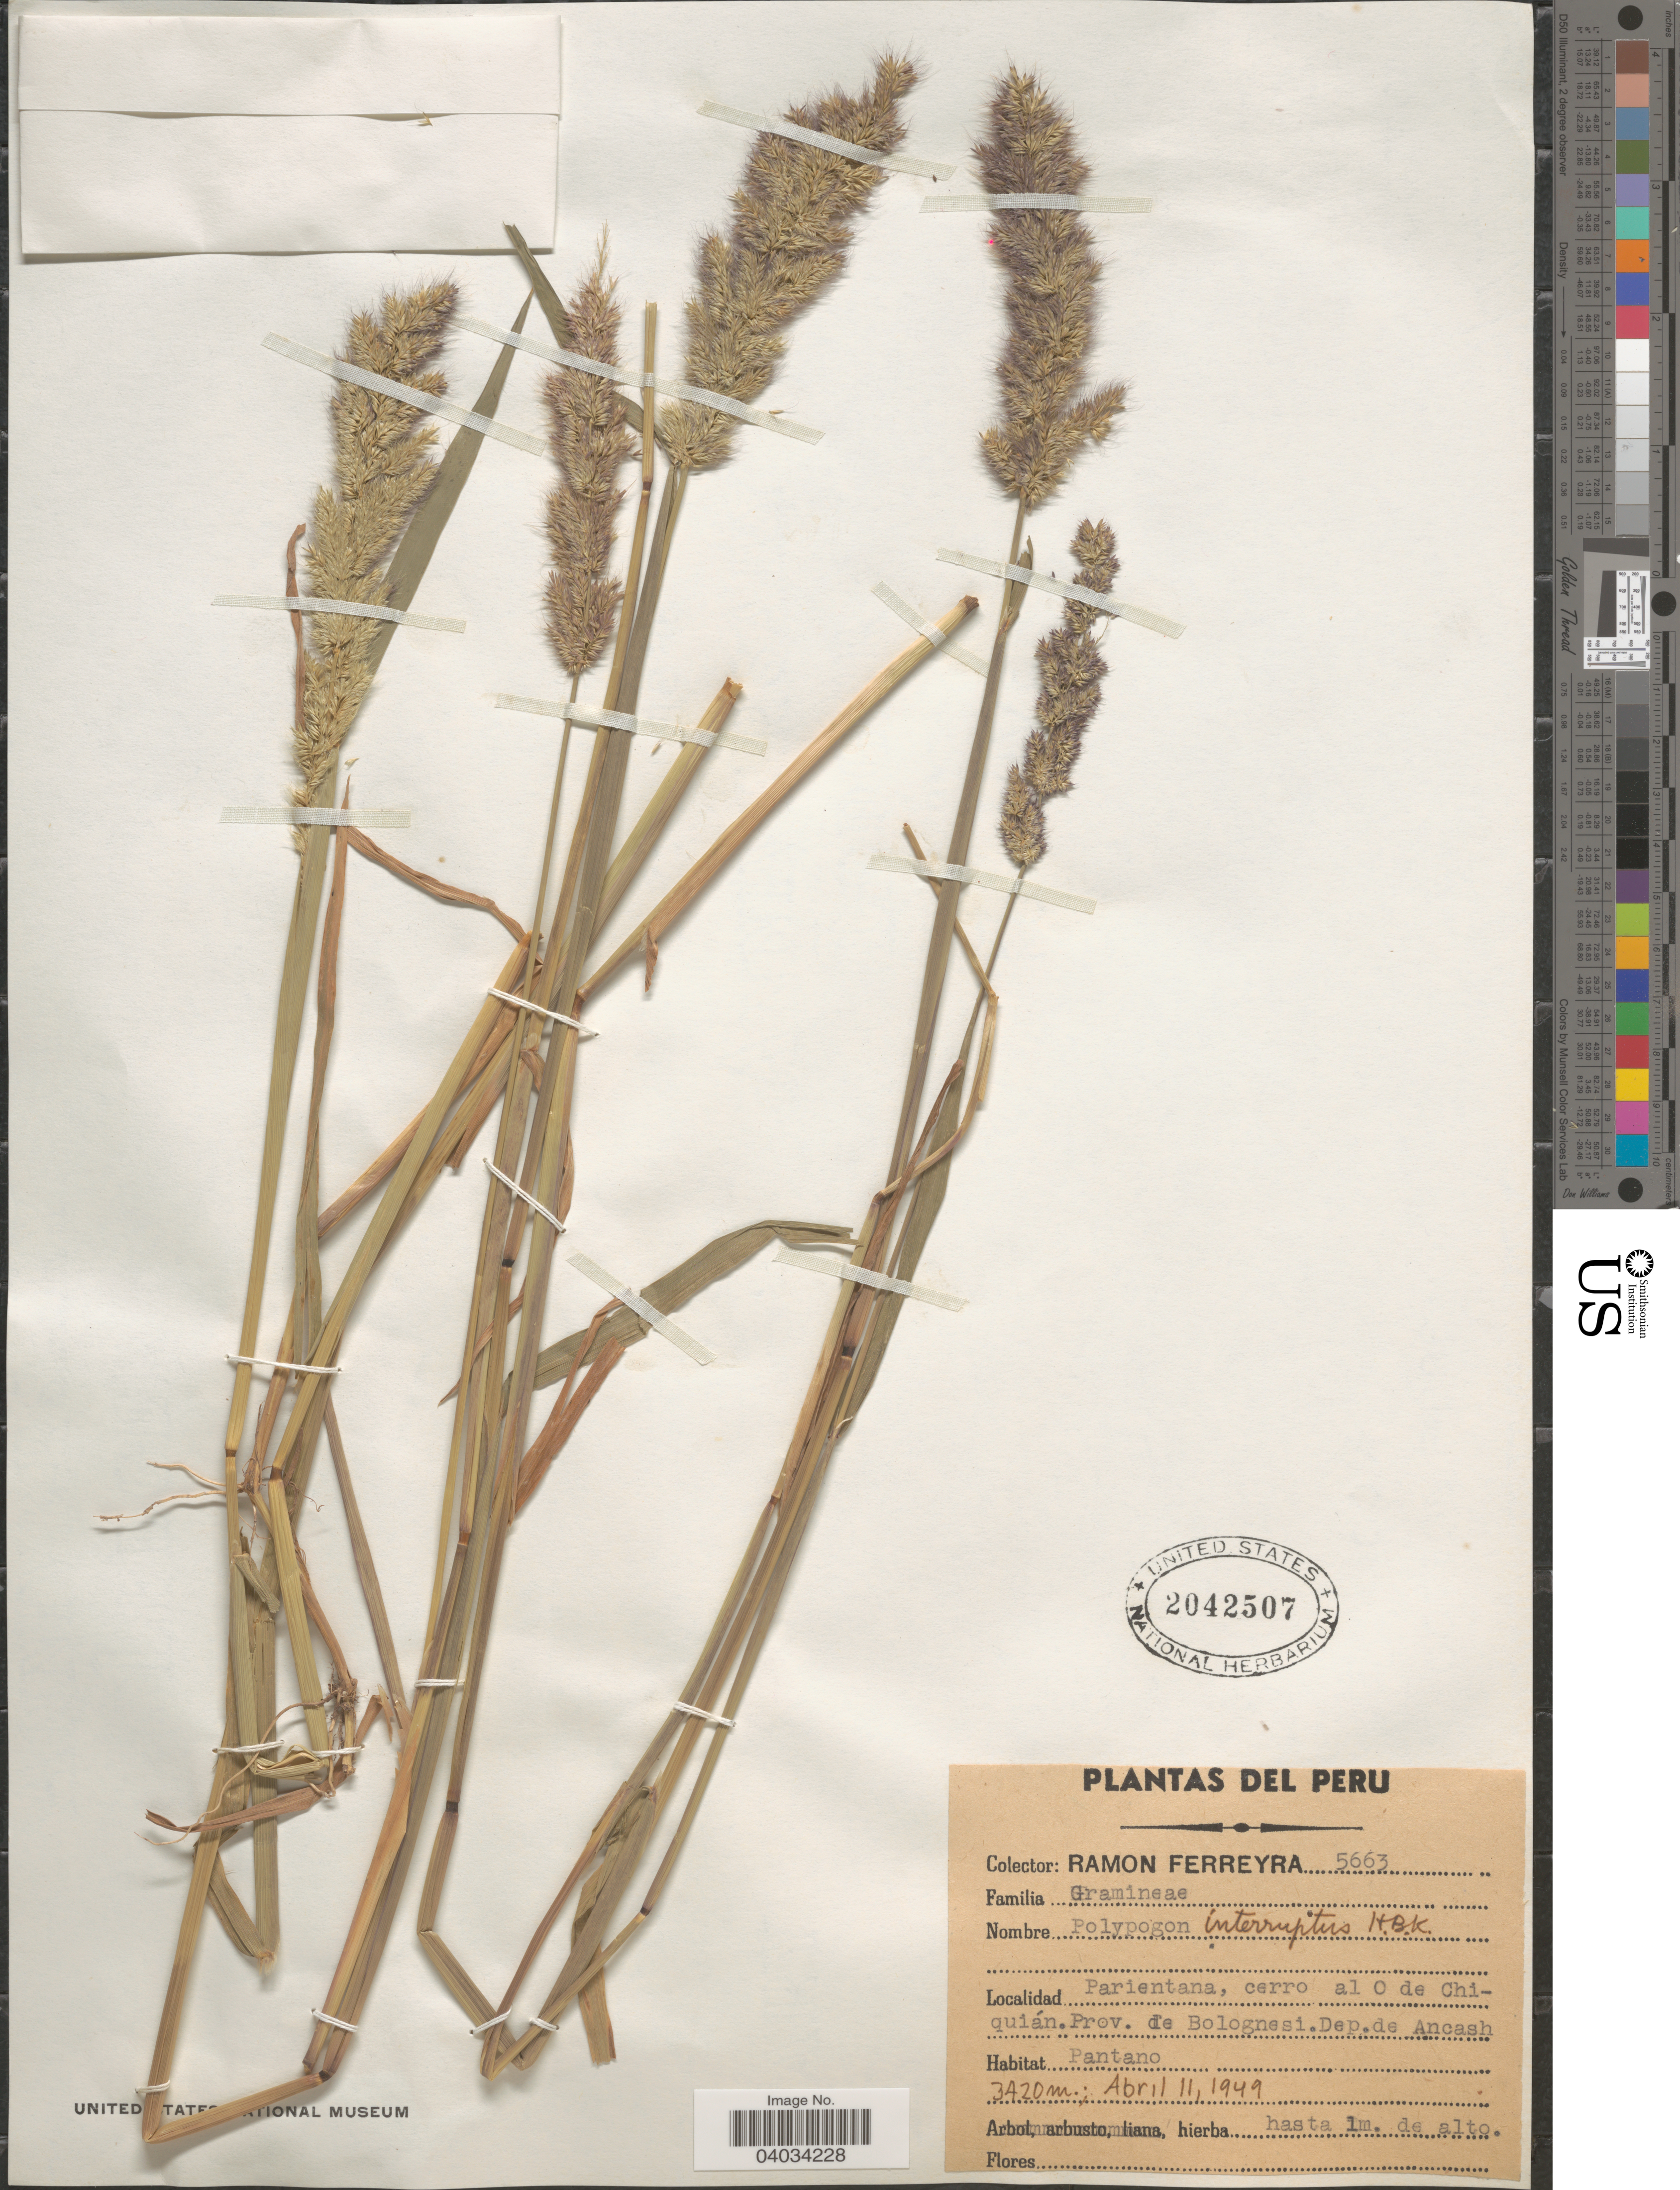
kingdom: Plantae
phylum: Tracheophyta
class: Liliopsida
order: Poales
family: Poaceae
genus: Polypogon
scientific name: Polypogon interruptus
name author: Kunth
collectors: R. A. Ferreyra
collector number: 5663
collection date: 1949-04-11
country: Peru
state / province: Ancash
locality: Parientana, cerro al O de Chiquián.Prov. de Bolognesi.Dep. de Ancash.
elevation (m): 3420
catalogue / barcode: US 2042507